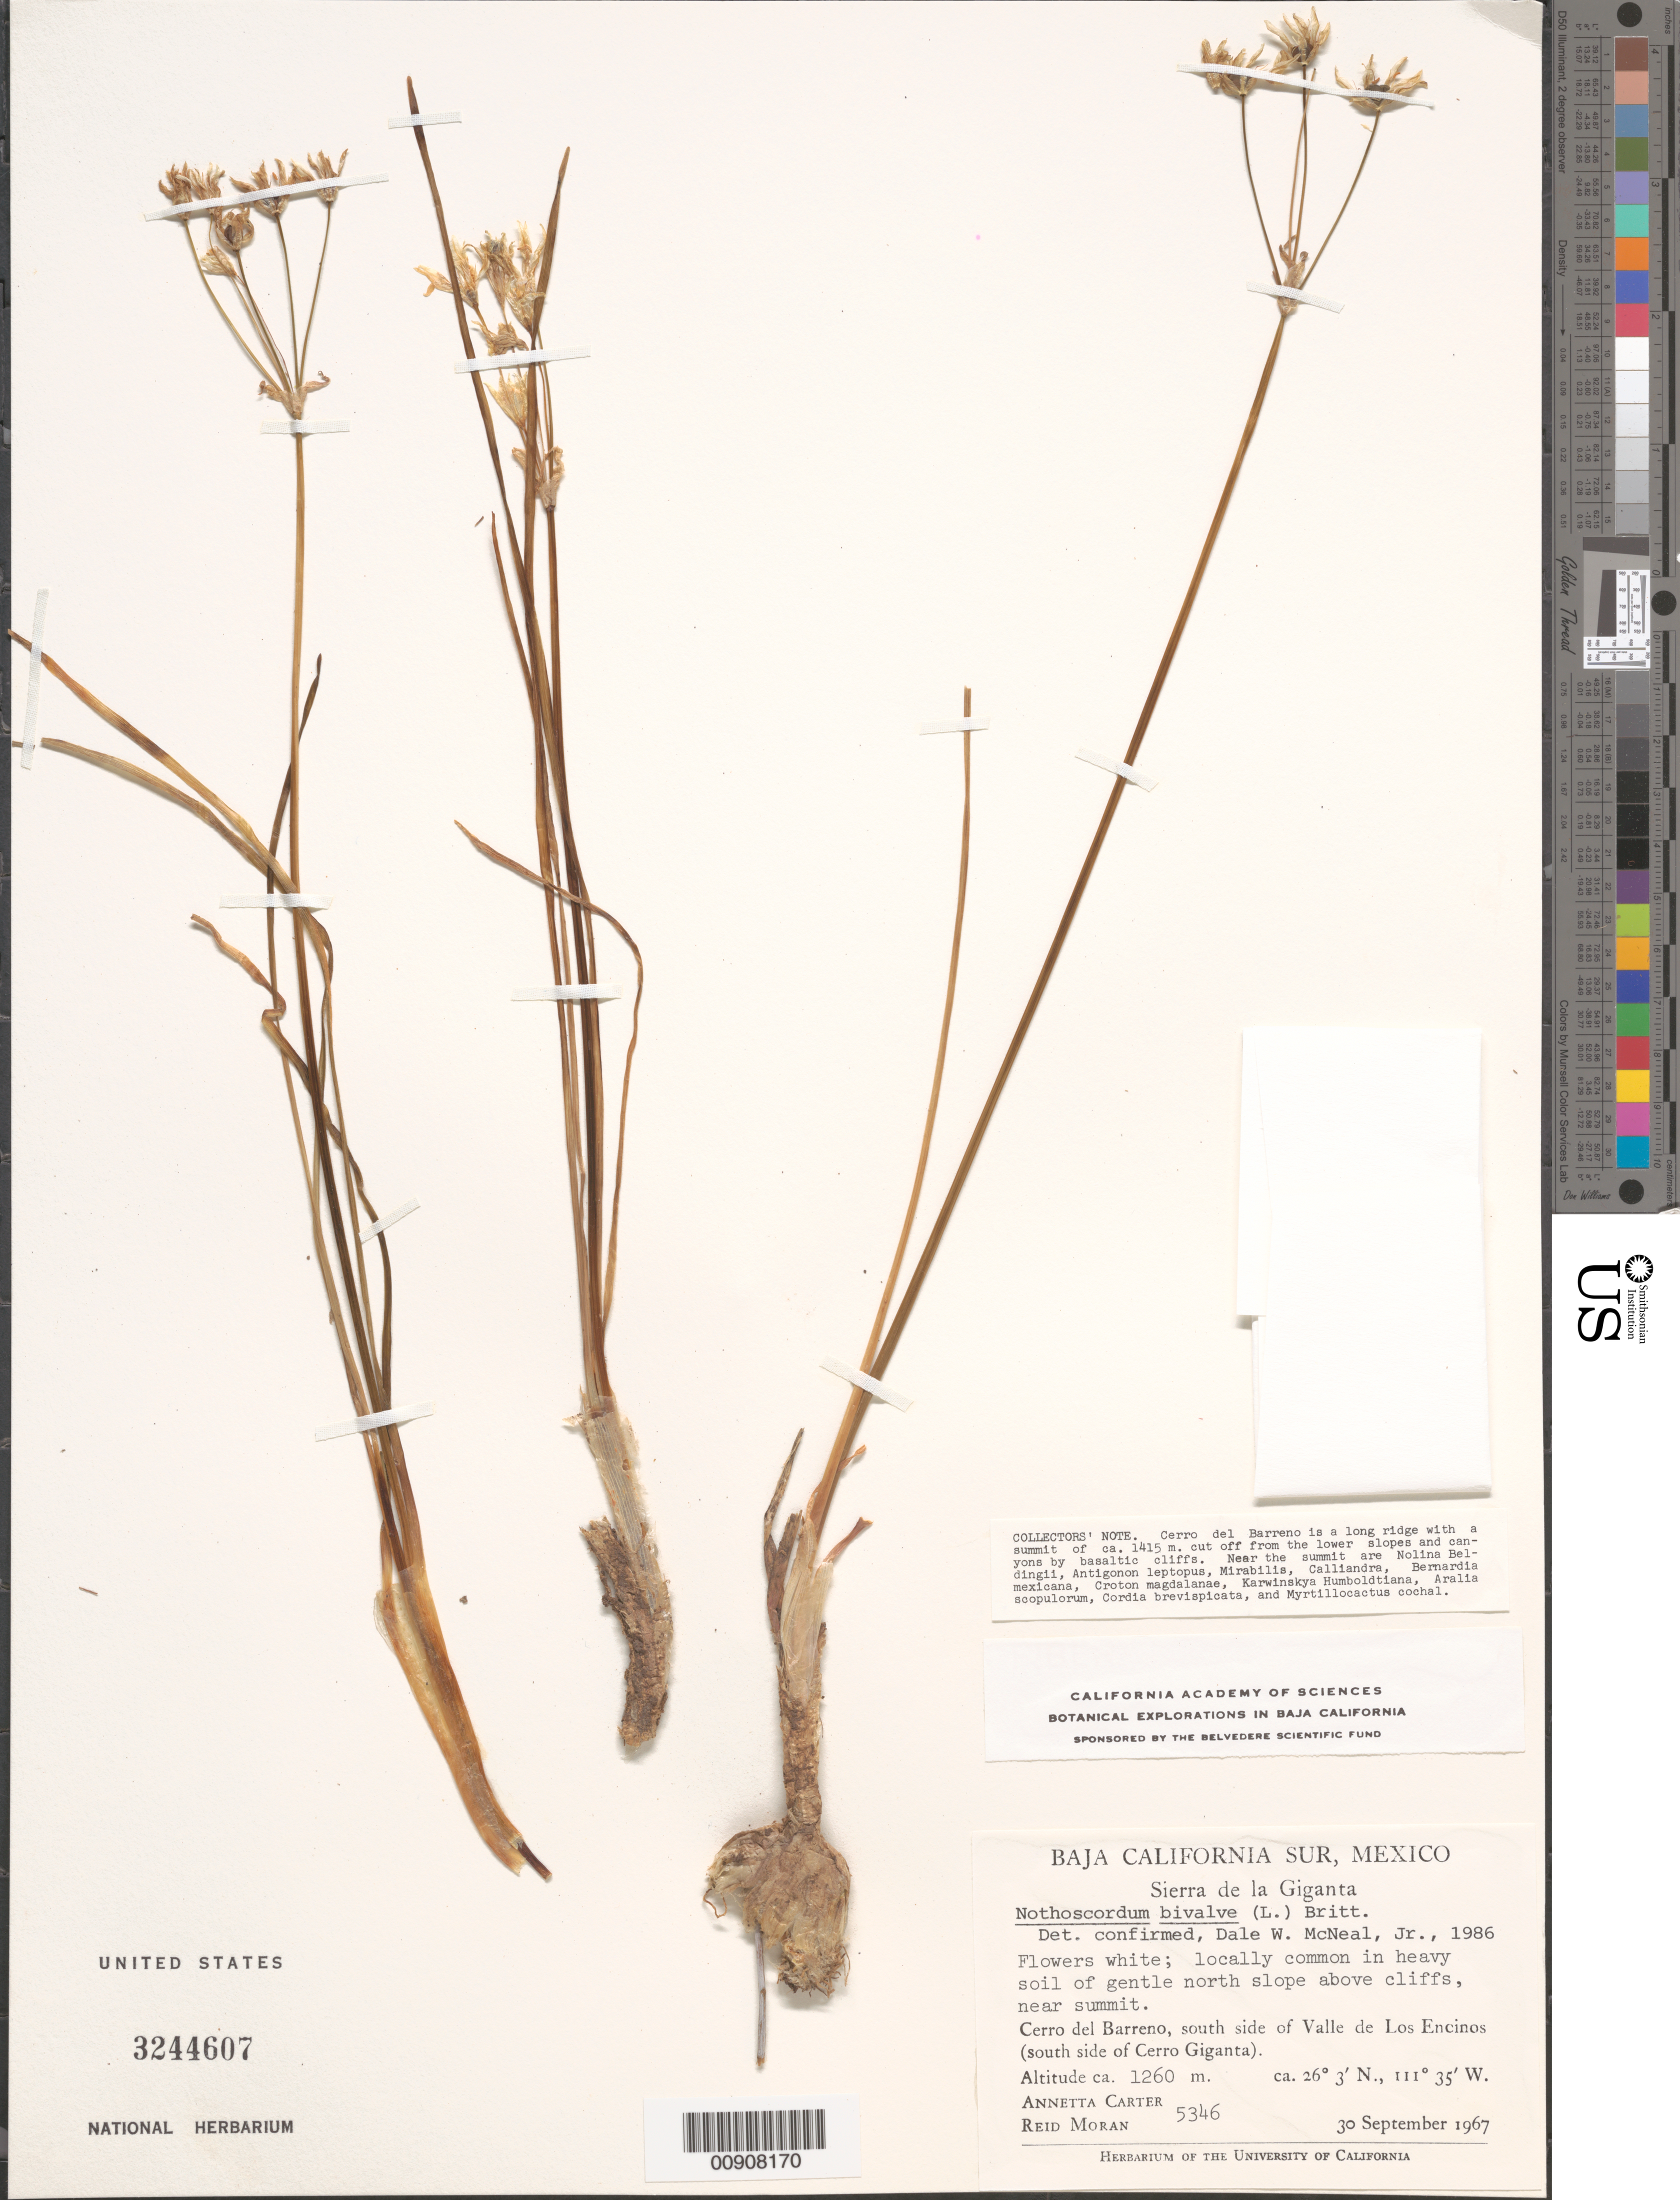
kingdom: Plantae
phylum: Tracheophyta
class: Liliopsida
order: Asparagales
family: Amaryllidaceae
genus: Nothoscordum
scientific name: Nothoscordum bivalve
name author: (L.) Britton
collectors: A. Carter & R. Morán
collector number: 5346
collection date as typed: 30 Sep 1967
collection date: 1967-09-30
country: Mexico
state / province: Baja California Sur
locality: Baja California Sur: Cerro del Barreno, south side of Valle de Los Encinos (south side of Cerro Giganta).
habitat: In heavy soil of gentle north slope above cliffs, near summit.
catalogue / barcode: US 3244607